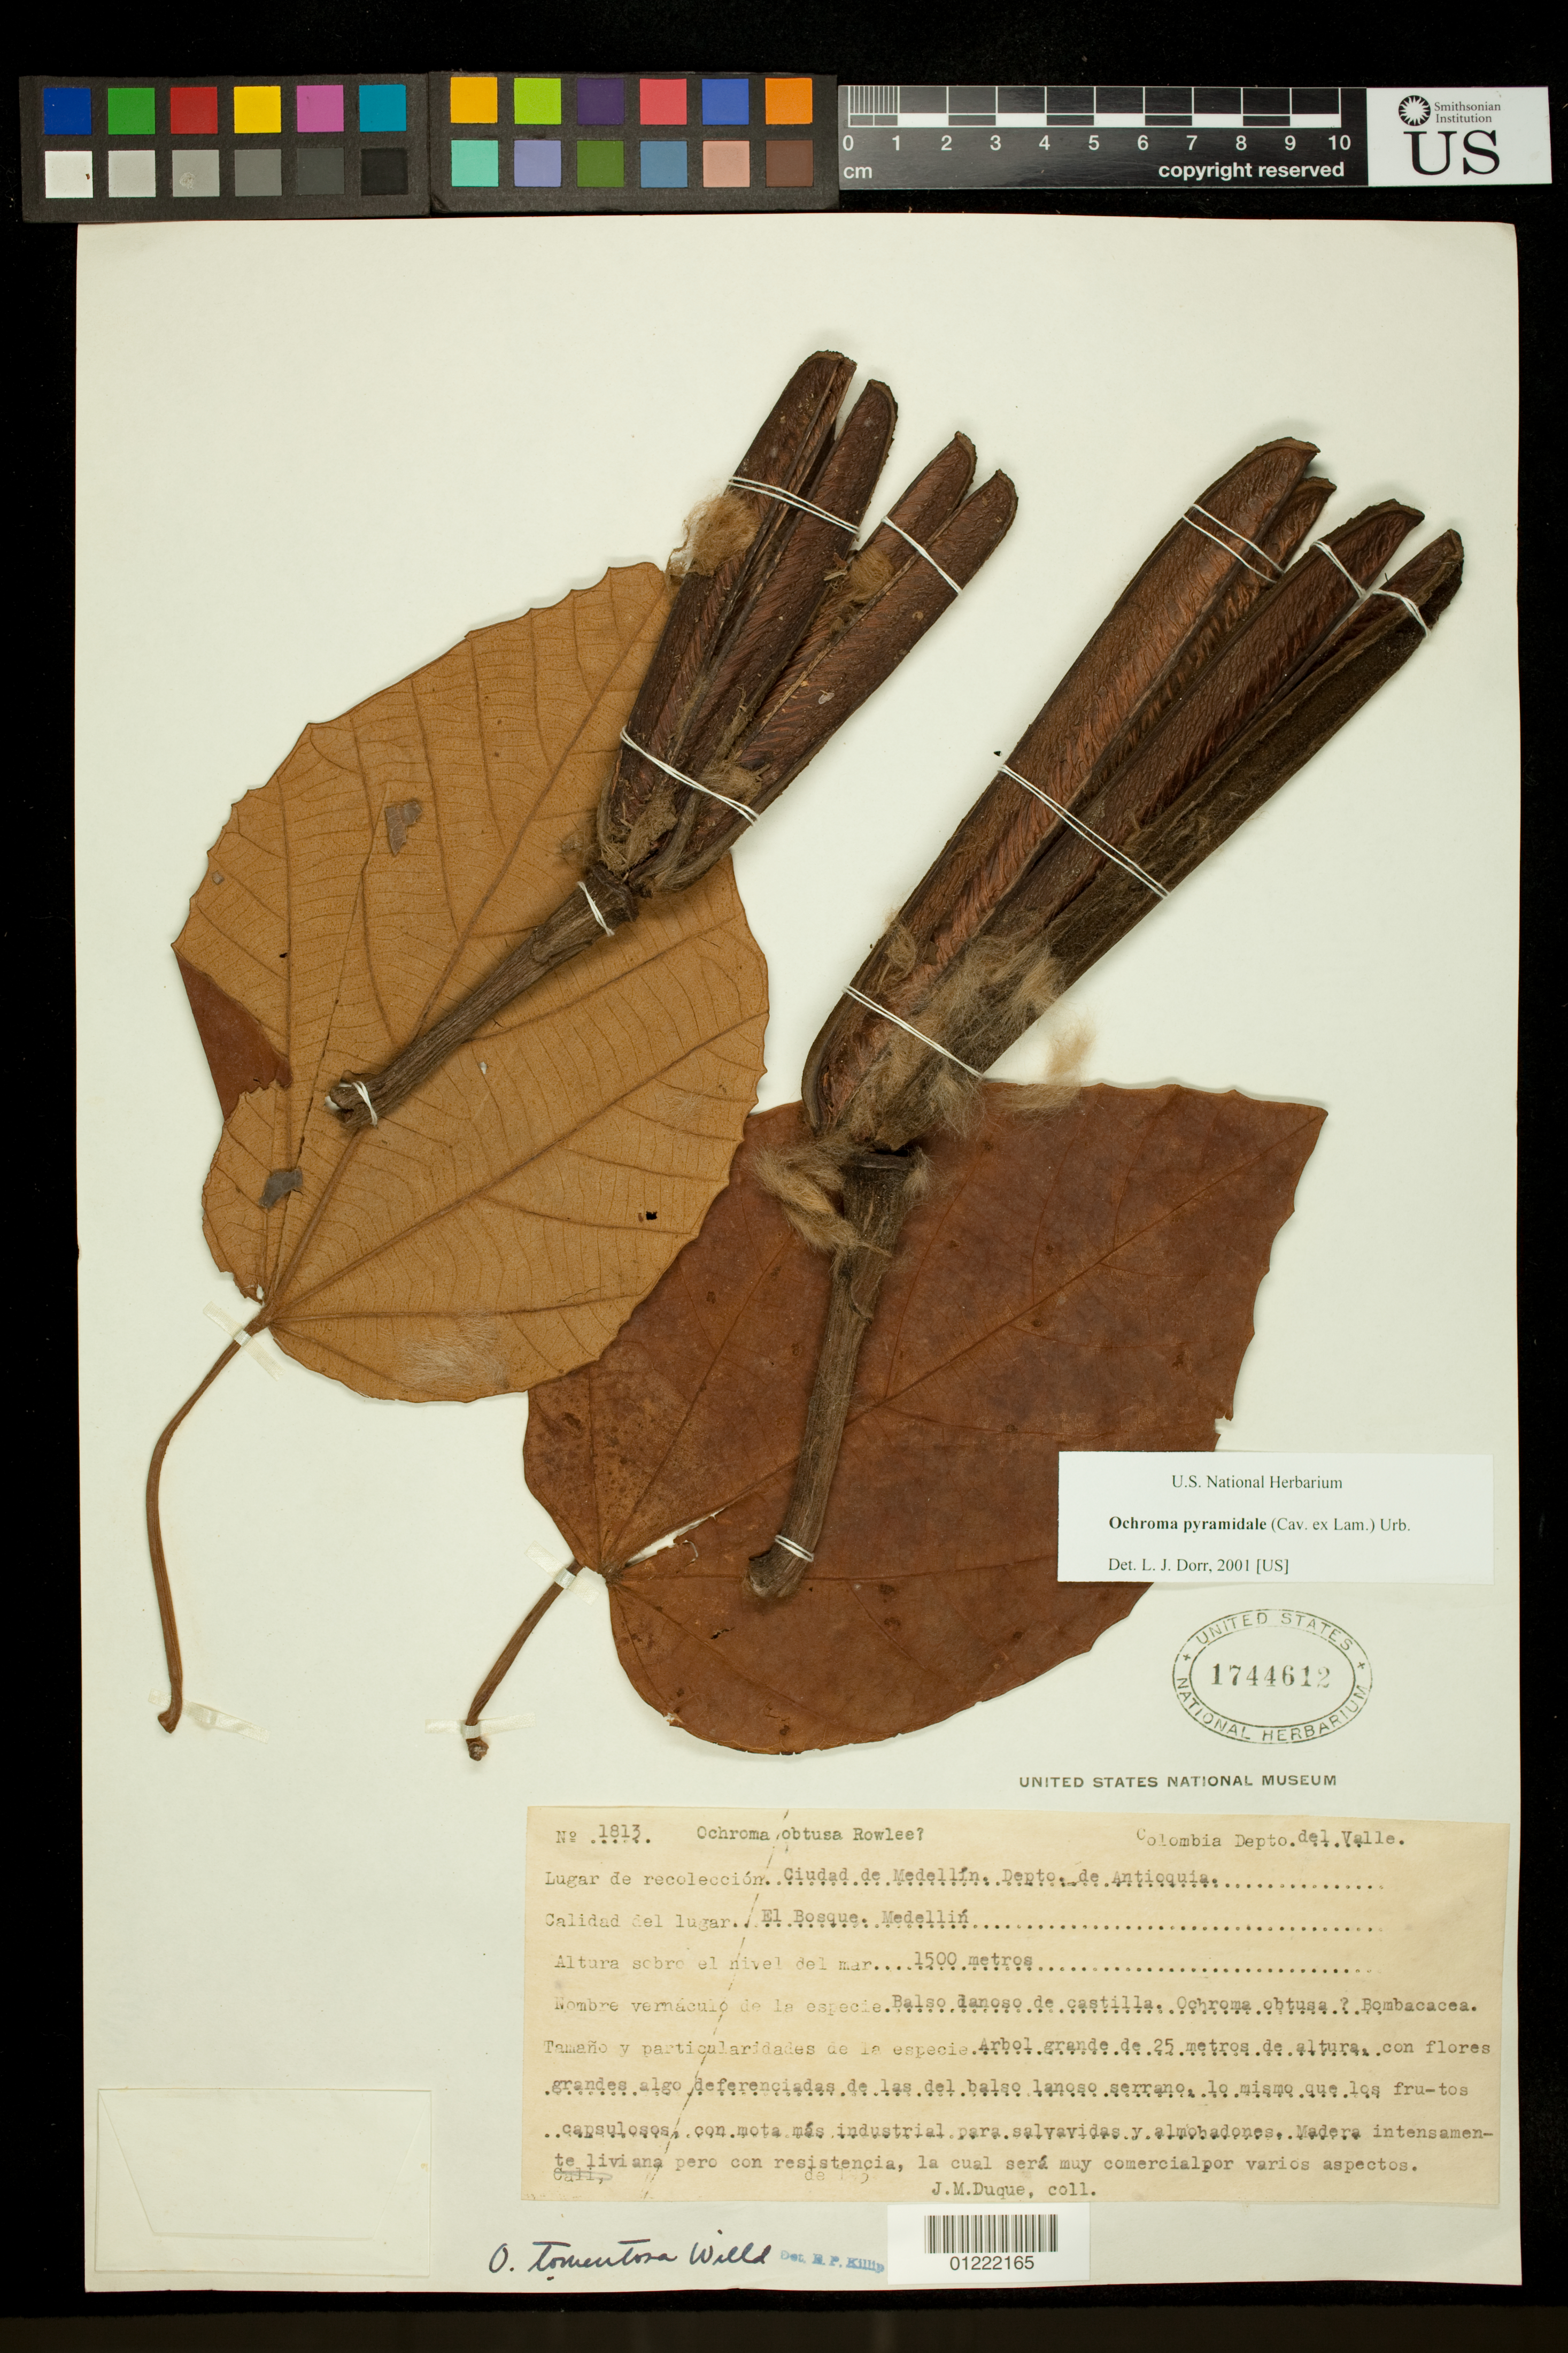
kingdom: Plantae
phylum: Tracheophyta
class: Magnoliopsida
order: Malvales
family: Malvaceae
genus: Ochroma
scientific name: Ochroma pyramidale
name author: (Cav. ex Lam.) Urb.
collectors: J. M. Duque Jaramillo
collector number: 1813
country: Colombia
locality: El Bosque. Medellin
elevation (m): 1500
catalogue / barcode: US 1744612